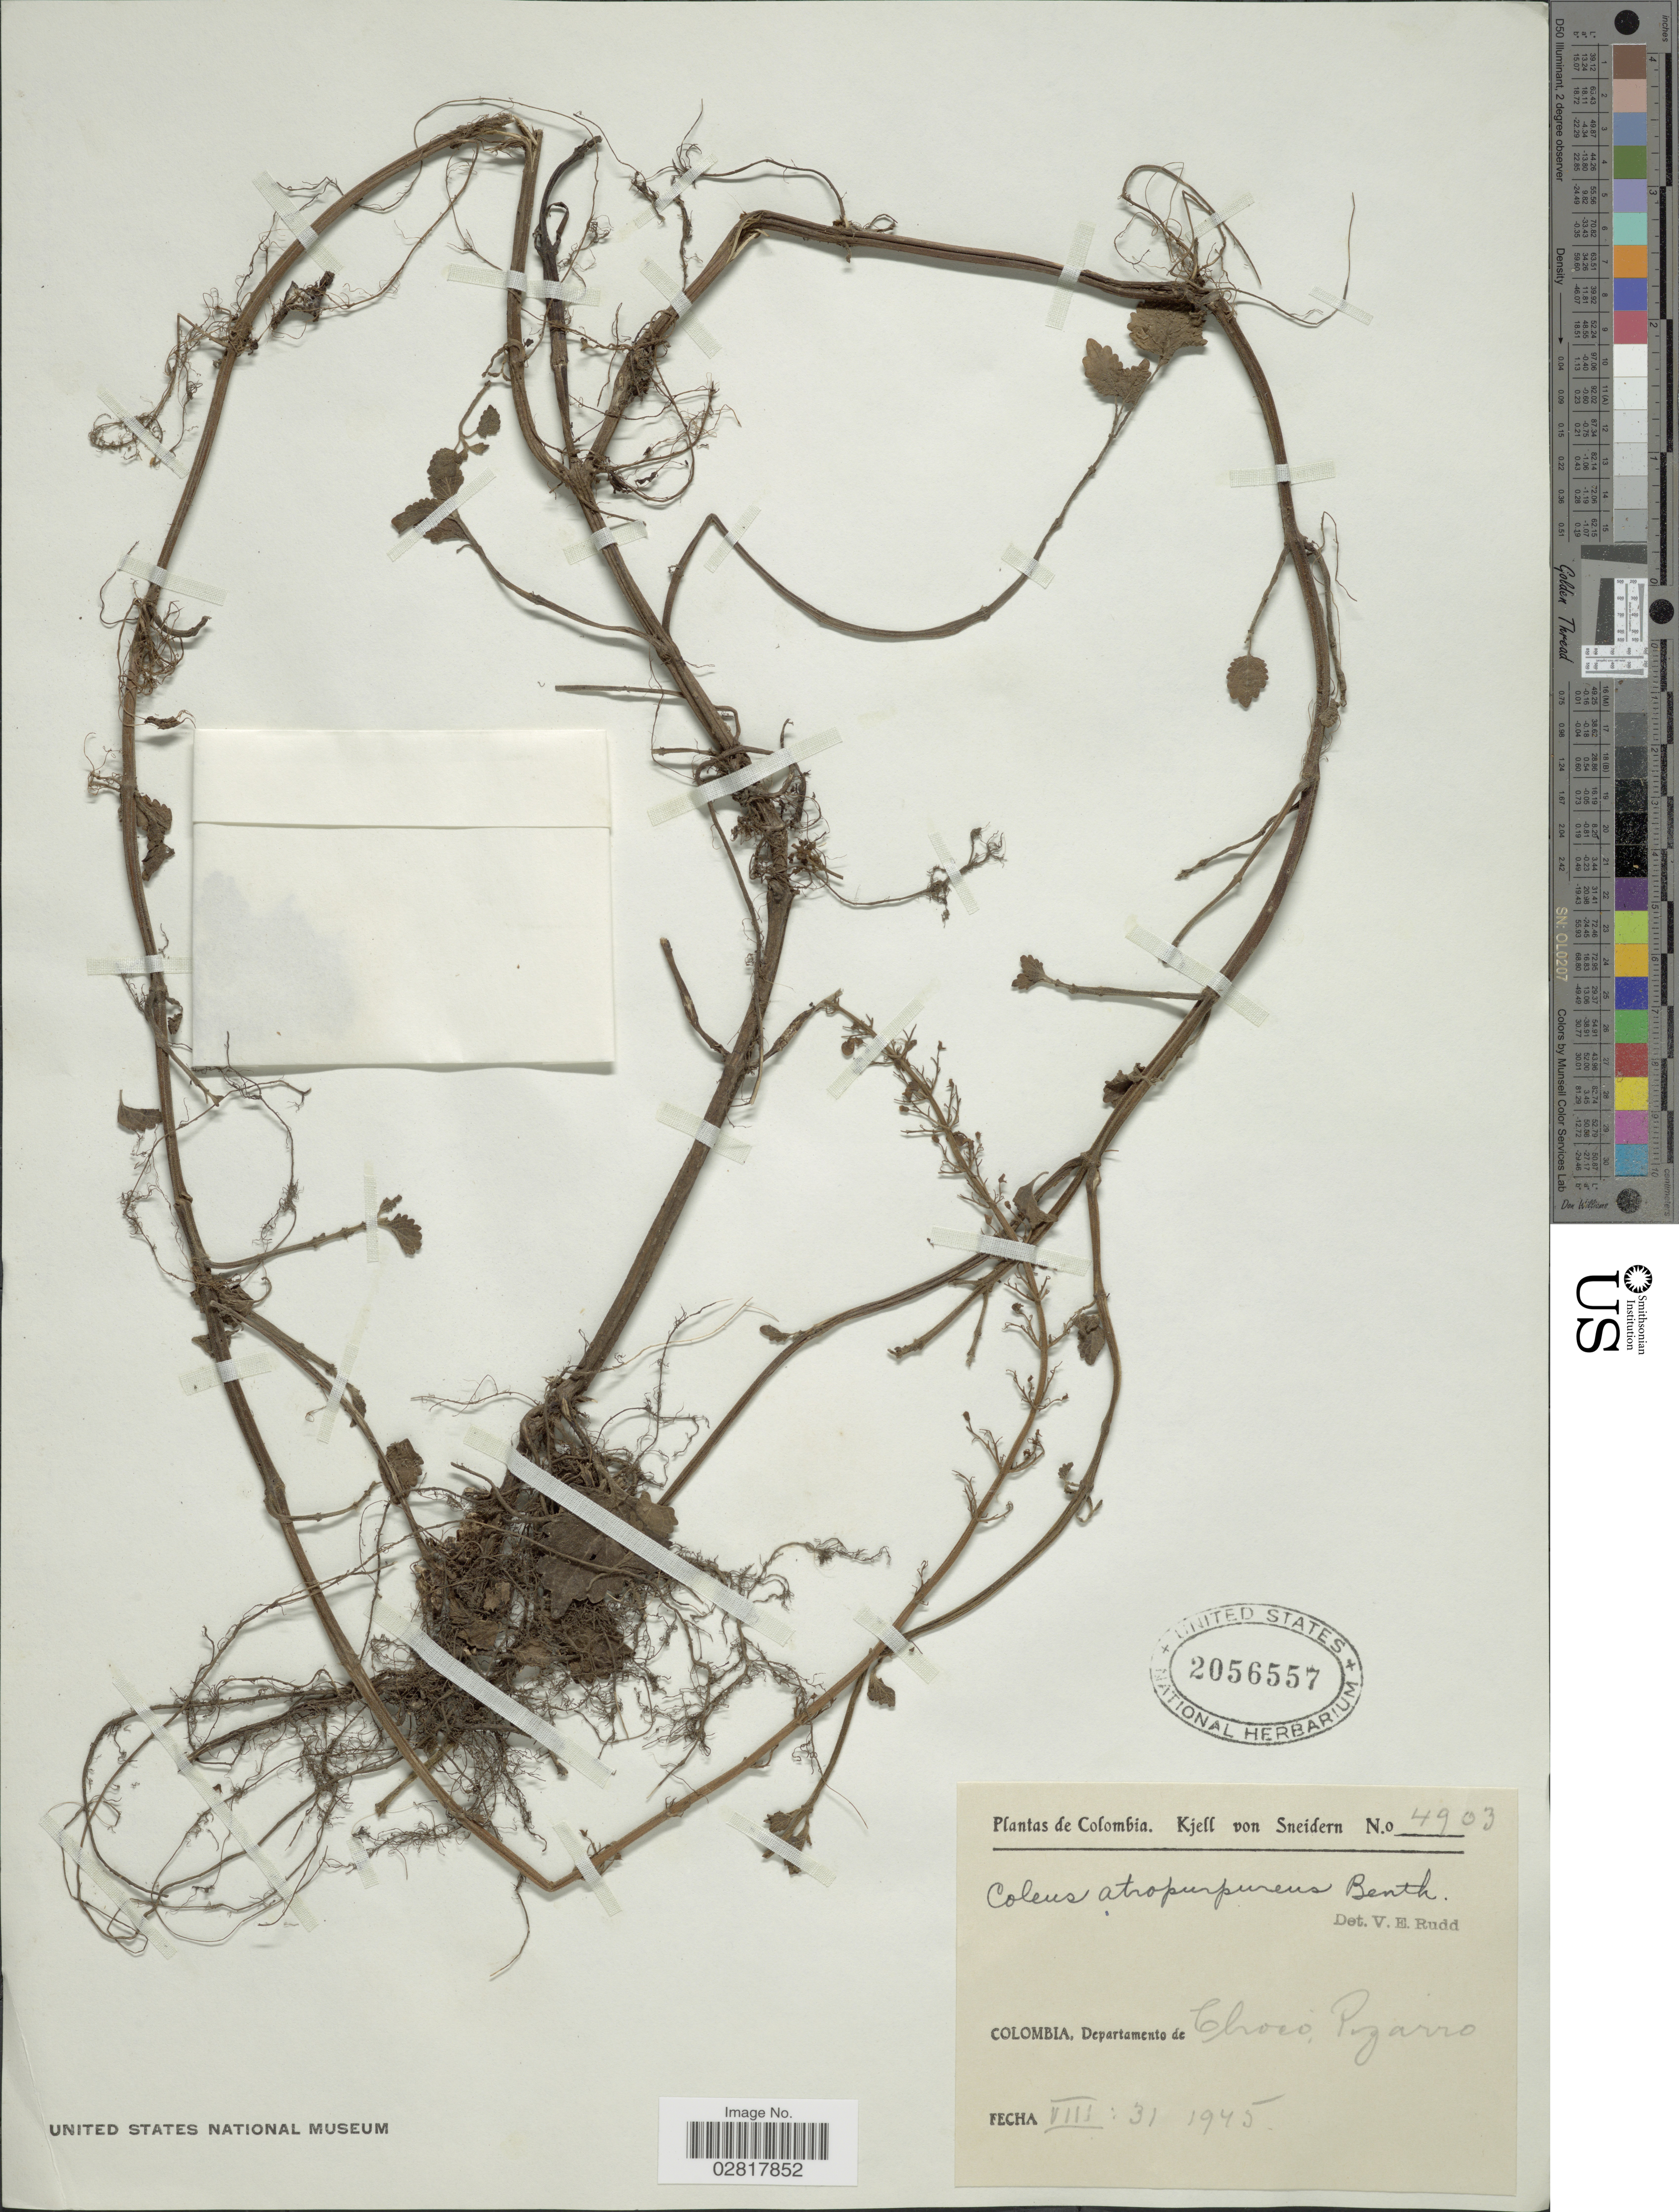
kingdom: Plantae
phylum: Tracheophyta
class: Magnoliopsida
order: Lamiales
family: Lamiaceae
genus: Plectranthus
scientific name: Plectranthus scutellarioides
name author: (L.) R. Br.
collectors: K. von Sneidern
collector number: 4903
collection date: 1945-08-31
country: Colombia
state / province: Chocó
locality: Departamento de Choco, Pizarro.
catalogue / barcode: US 2056557